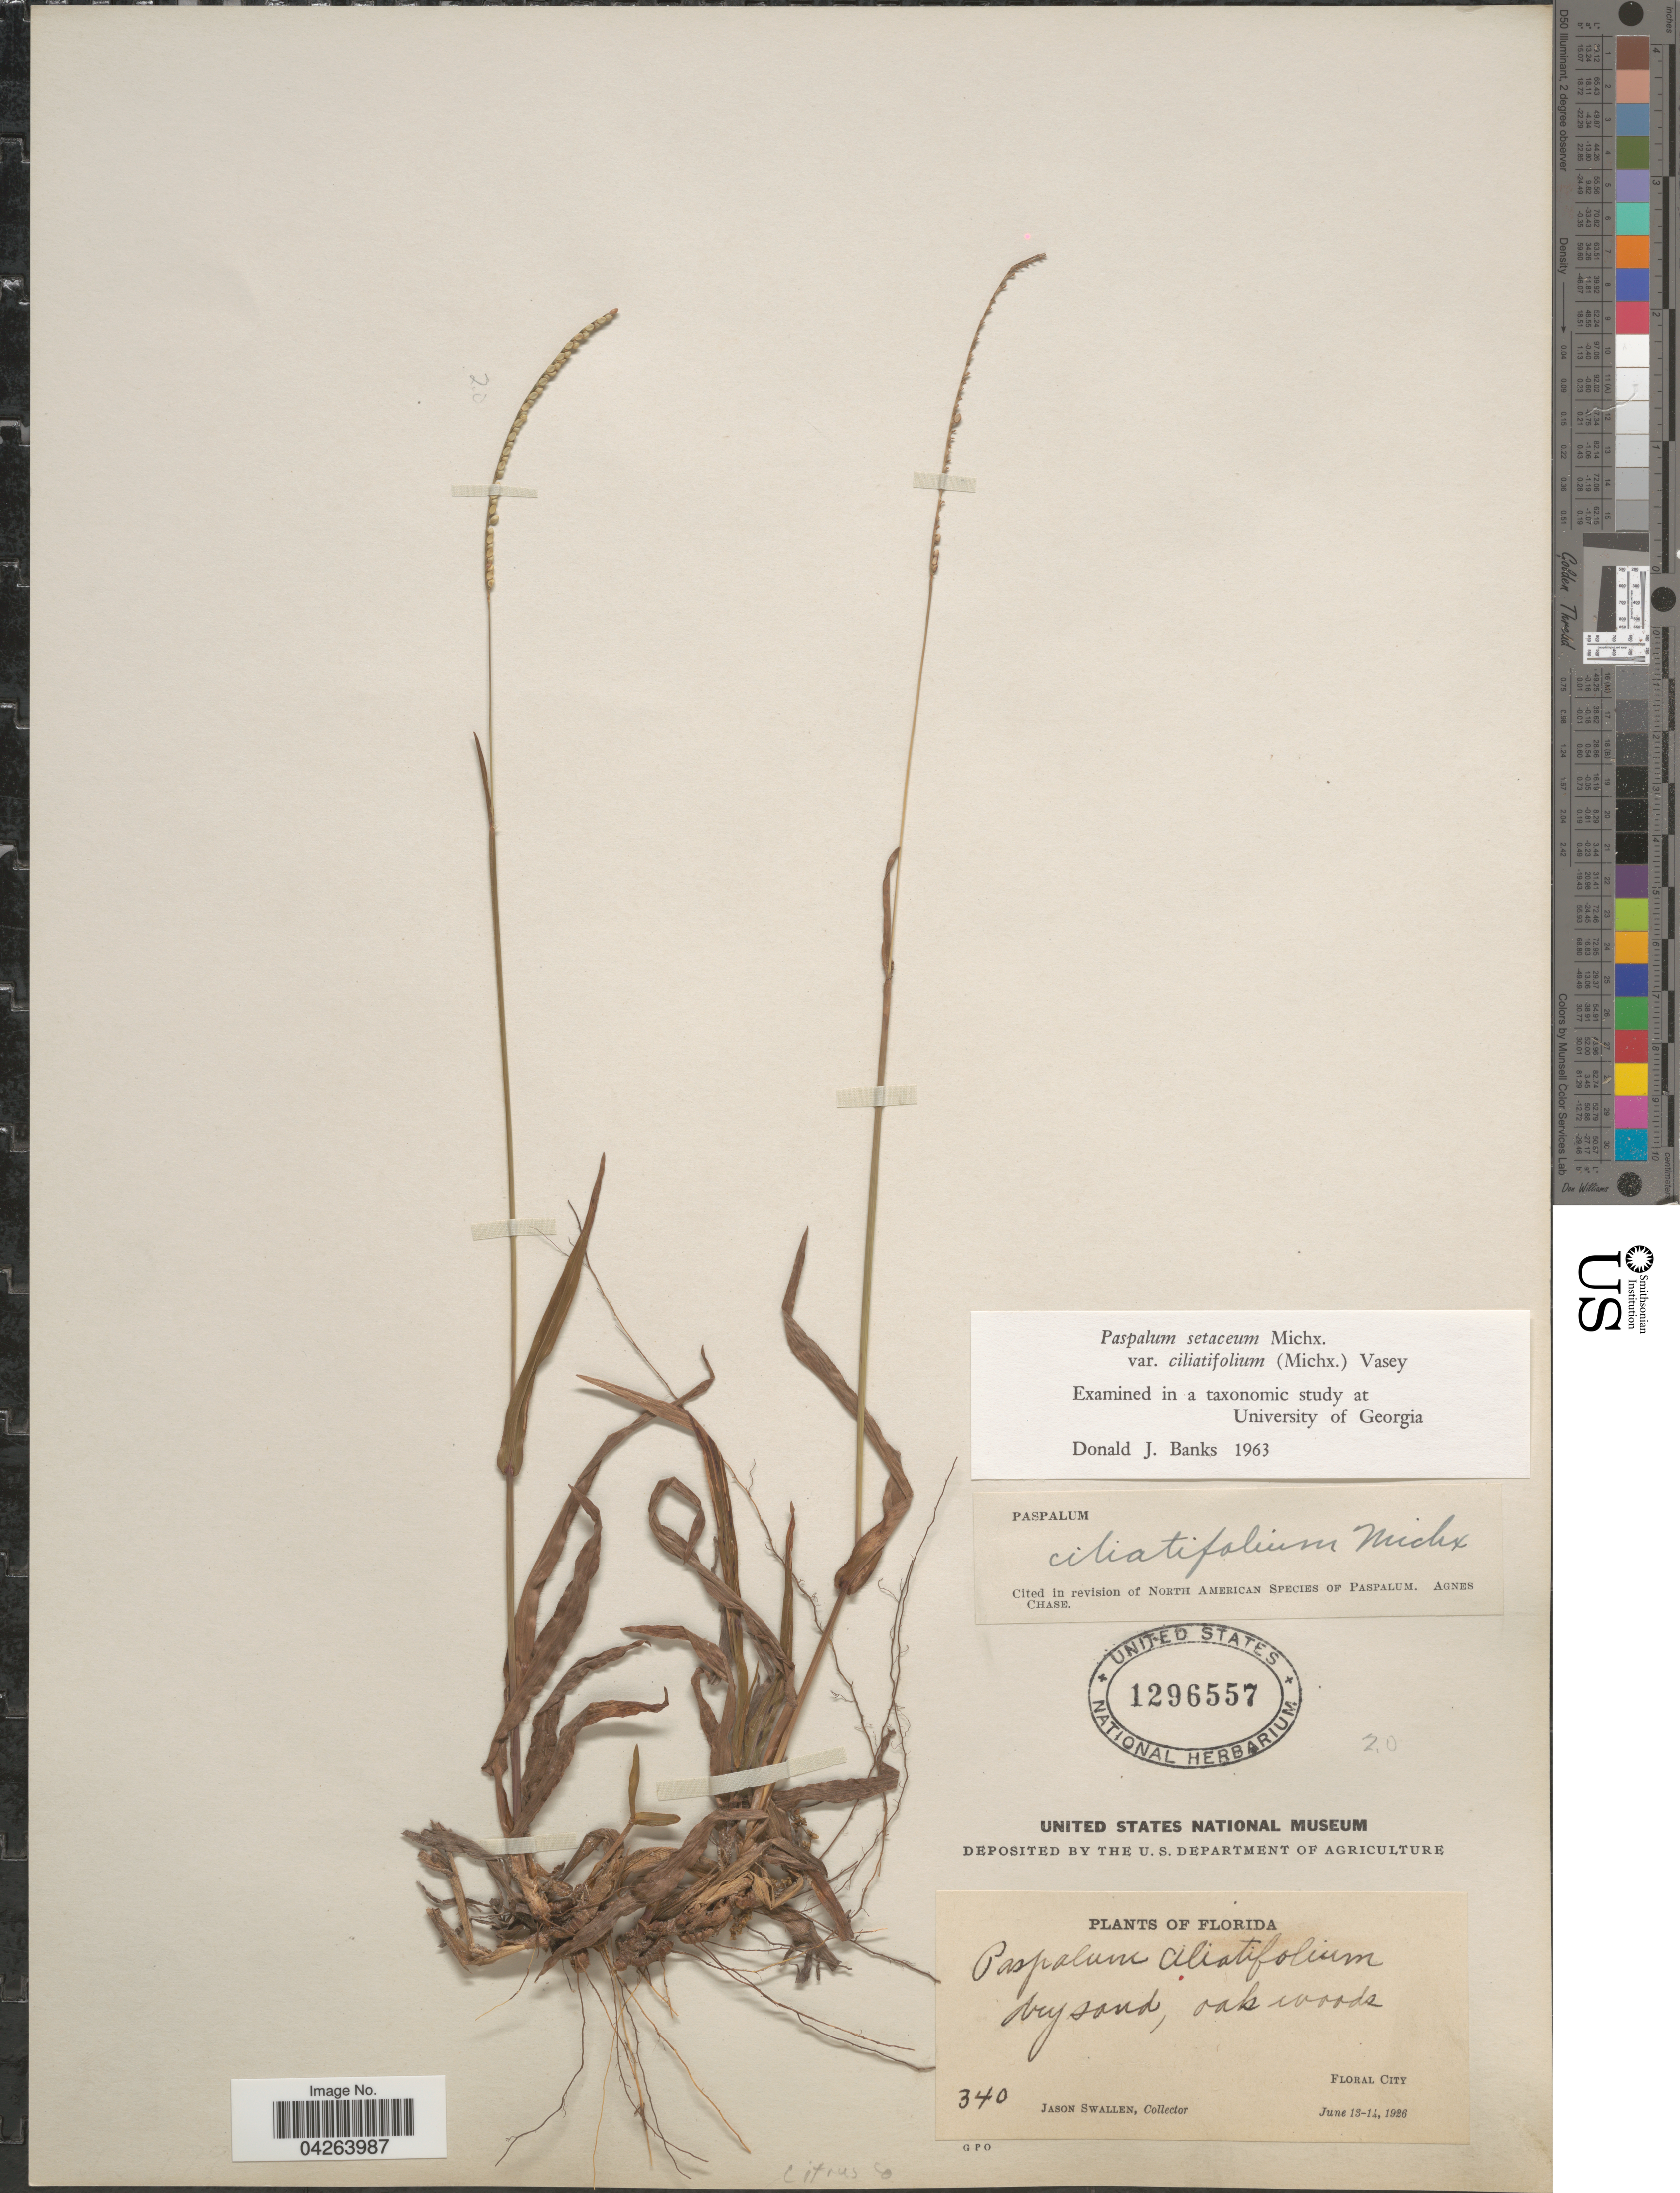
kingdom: Plantae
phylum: Tracheophyta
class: Liliopsida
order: Poales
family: Poaceae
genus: Paspalum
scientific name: Paspalum setaceum var. ciliatifolium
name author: (Michx.) Vasey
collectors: J. R. Swallen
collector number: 340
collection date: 1926-06-13/1926-06-14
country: United States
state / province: Florida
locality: Floral City. Citrus Co.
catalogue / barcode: US 1296557